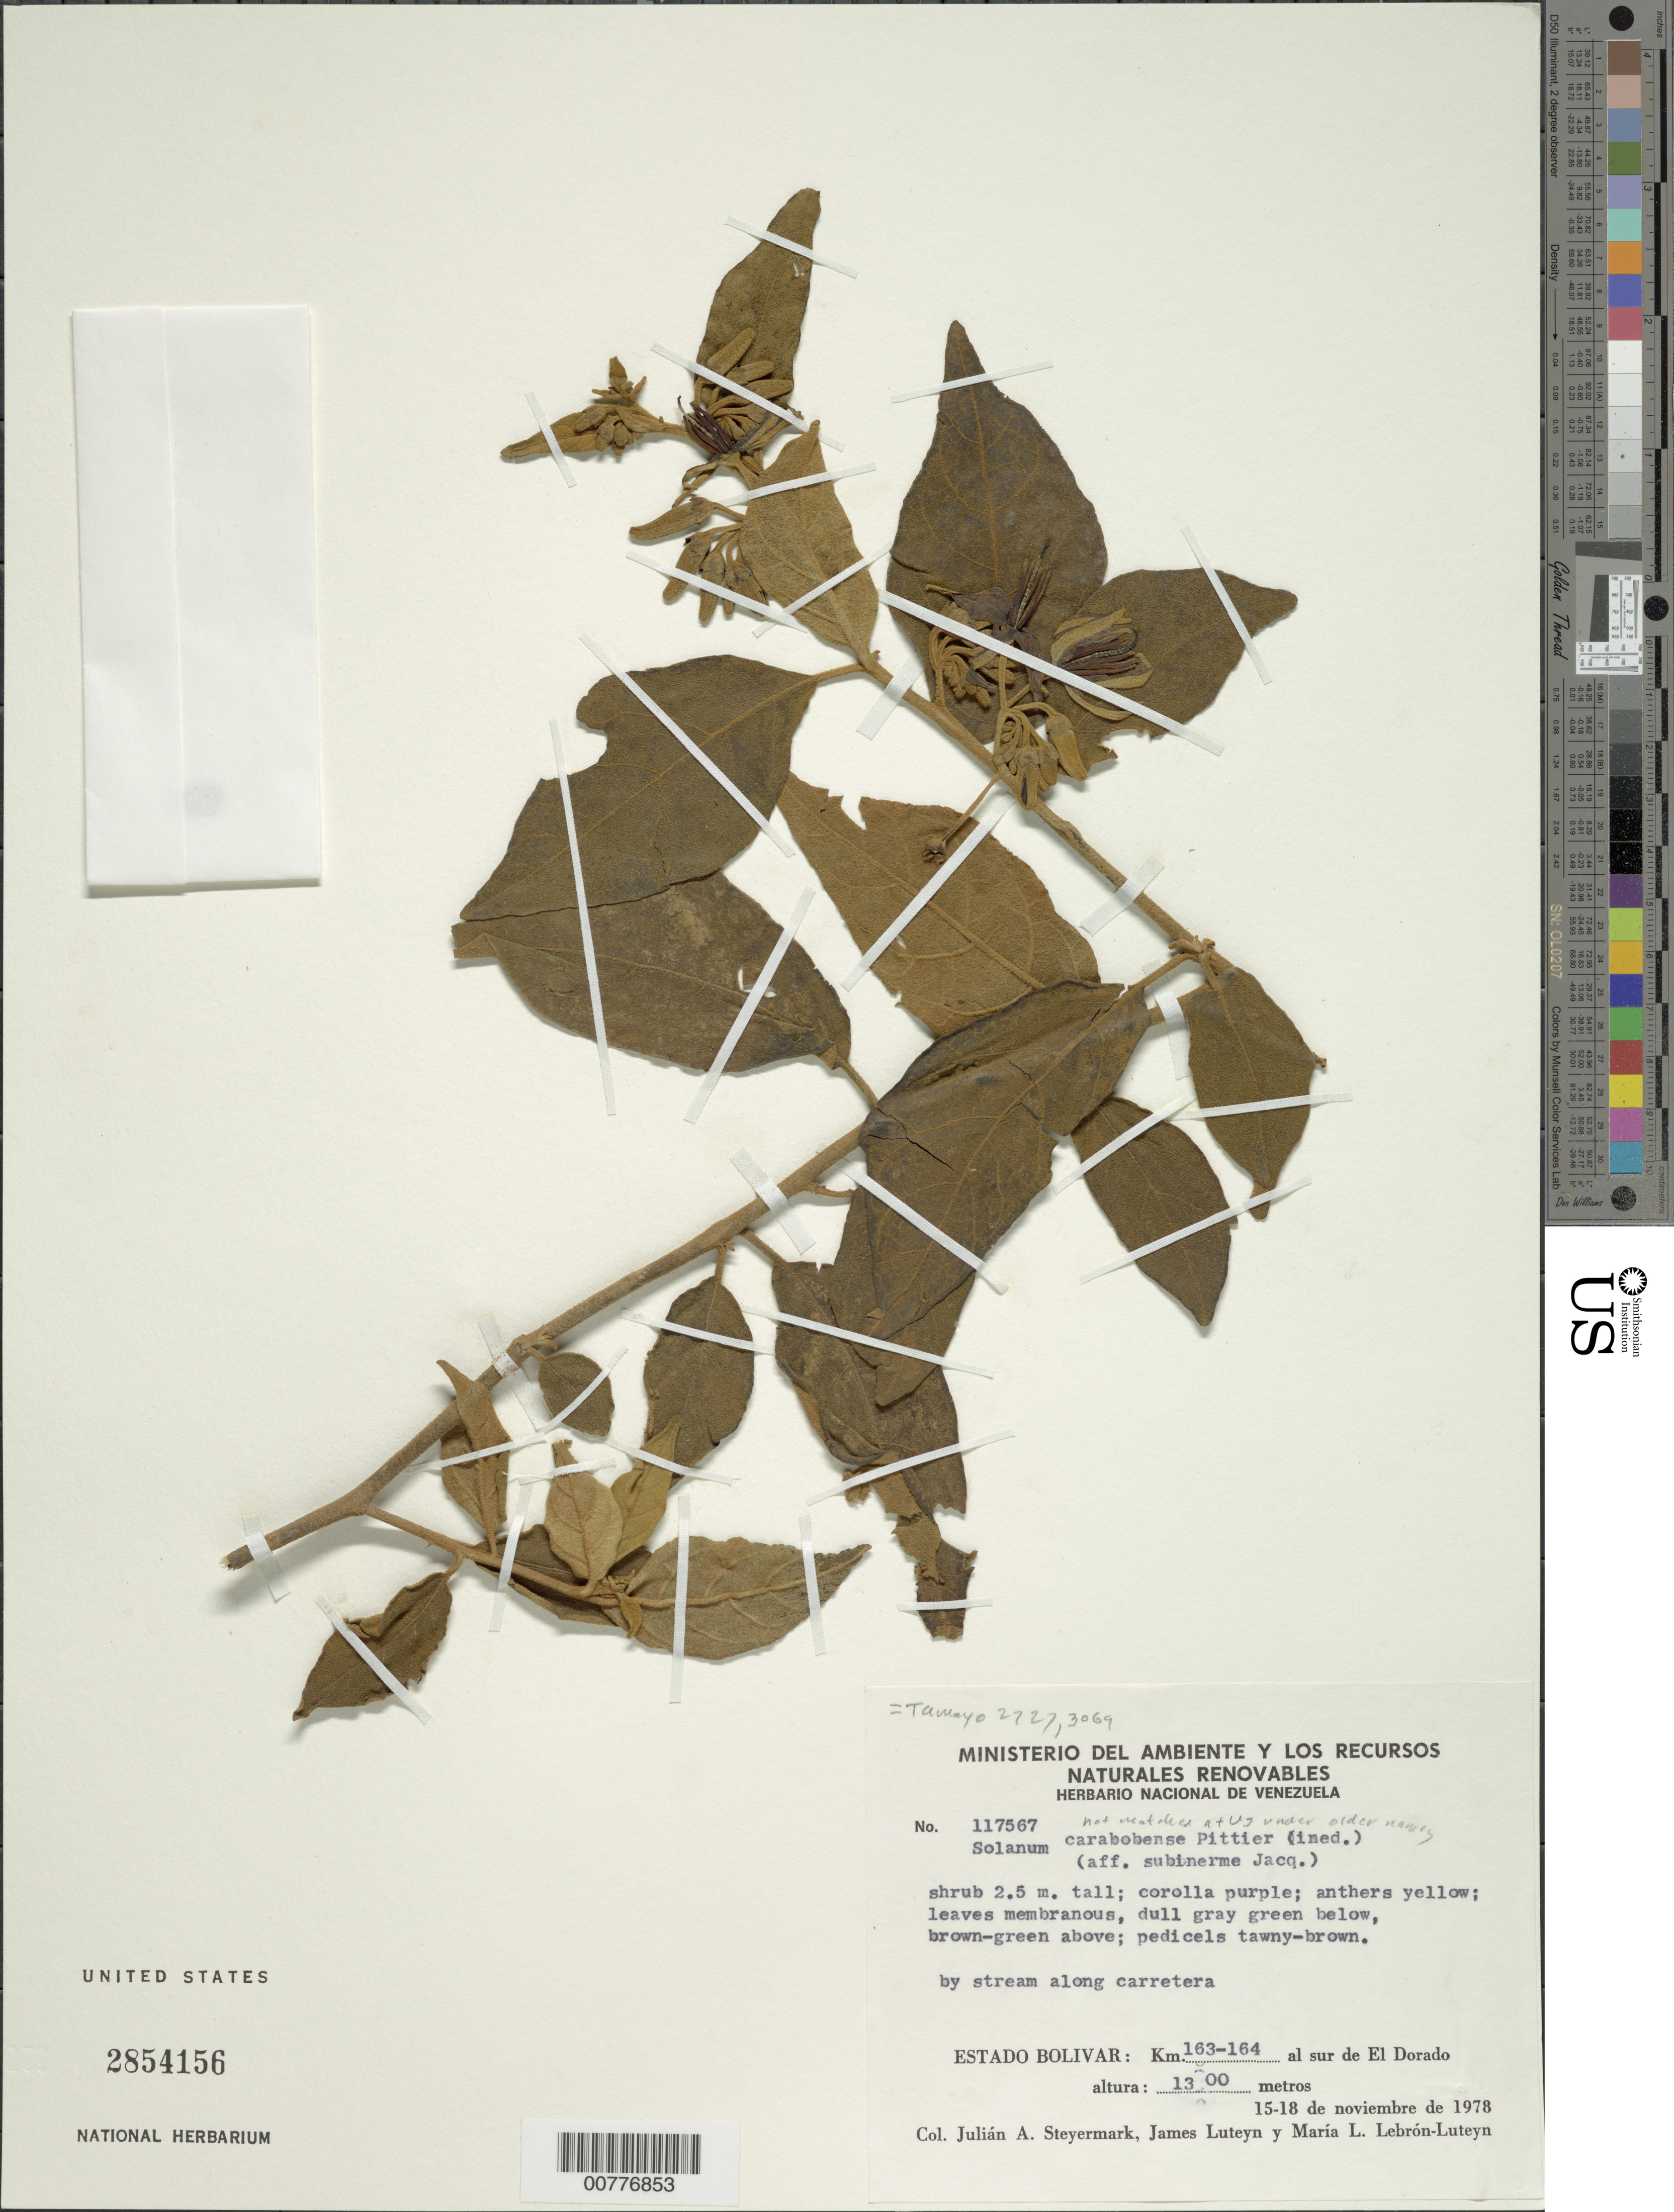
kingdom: Plantae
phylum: Tracheophyta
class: Magnoliopsida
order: Solanales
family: Solanaceae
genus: Solanum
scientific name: Solanum subinerme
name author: Jacq.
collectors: J. Steyermark, J. L. Luteyn & M. L. Lebrón-Luteyn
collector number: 117567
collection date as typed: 11 Nov 1978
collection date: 1978-11-11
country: Venezuela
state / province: Bolívar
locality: El Dorado, km 163-164 S of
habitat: By stream along carretera.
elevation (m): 1300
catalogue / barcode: US 2854156